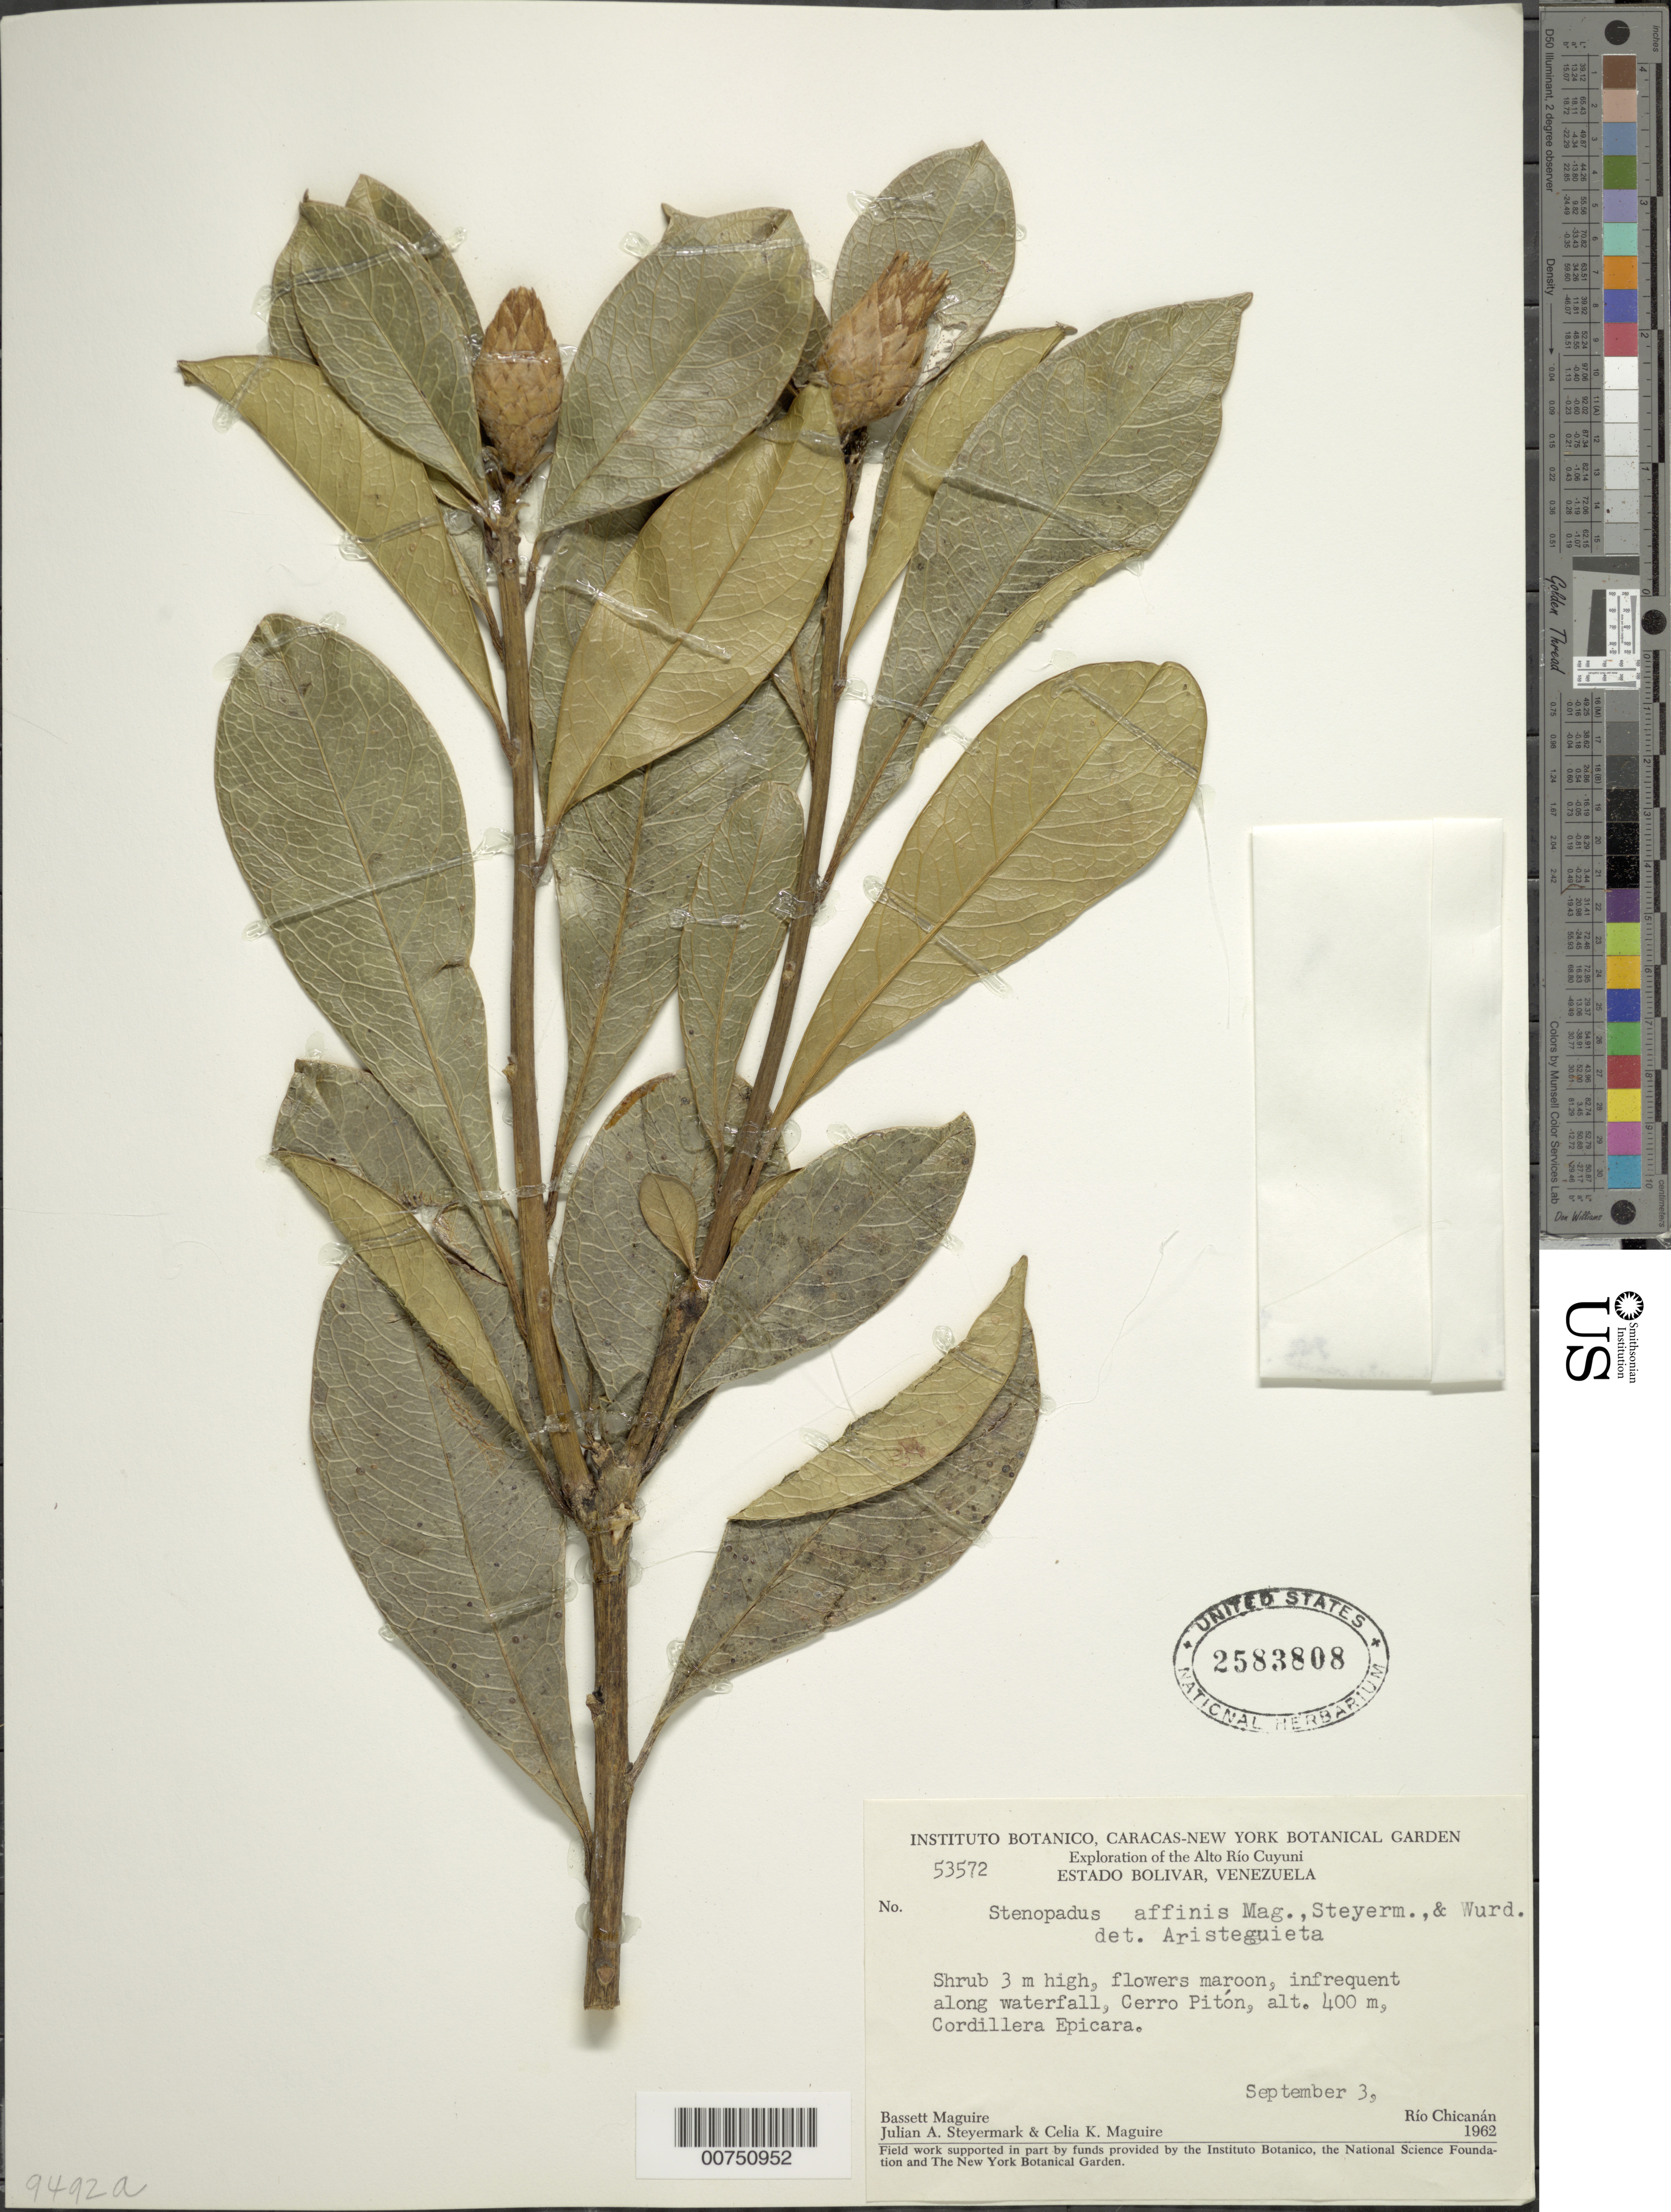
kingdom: Plantae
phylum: Tracheophyta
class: Magnoliopsida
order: Asterales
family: Asteraceae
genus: Stenopadus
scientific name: Stenopadus talaumifolius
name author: S.F. Blake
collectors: B. Maguire, J. Steyermark & C. K. Maguire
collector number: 53572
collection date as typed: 3-Sep-62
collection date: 1962-09-03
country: Venezuela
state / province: Bolívar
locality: Alto Río Cuyuni, Cerro Pitón, Cordillera Epicara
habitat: Along waterfall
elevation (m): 400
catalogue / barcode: US 2583808